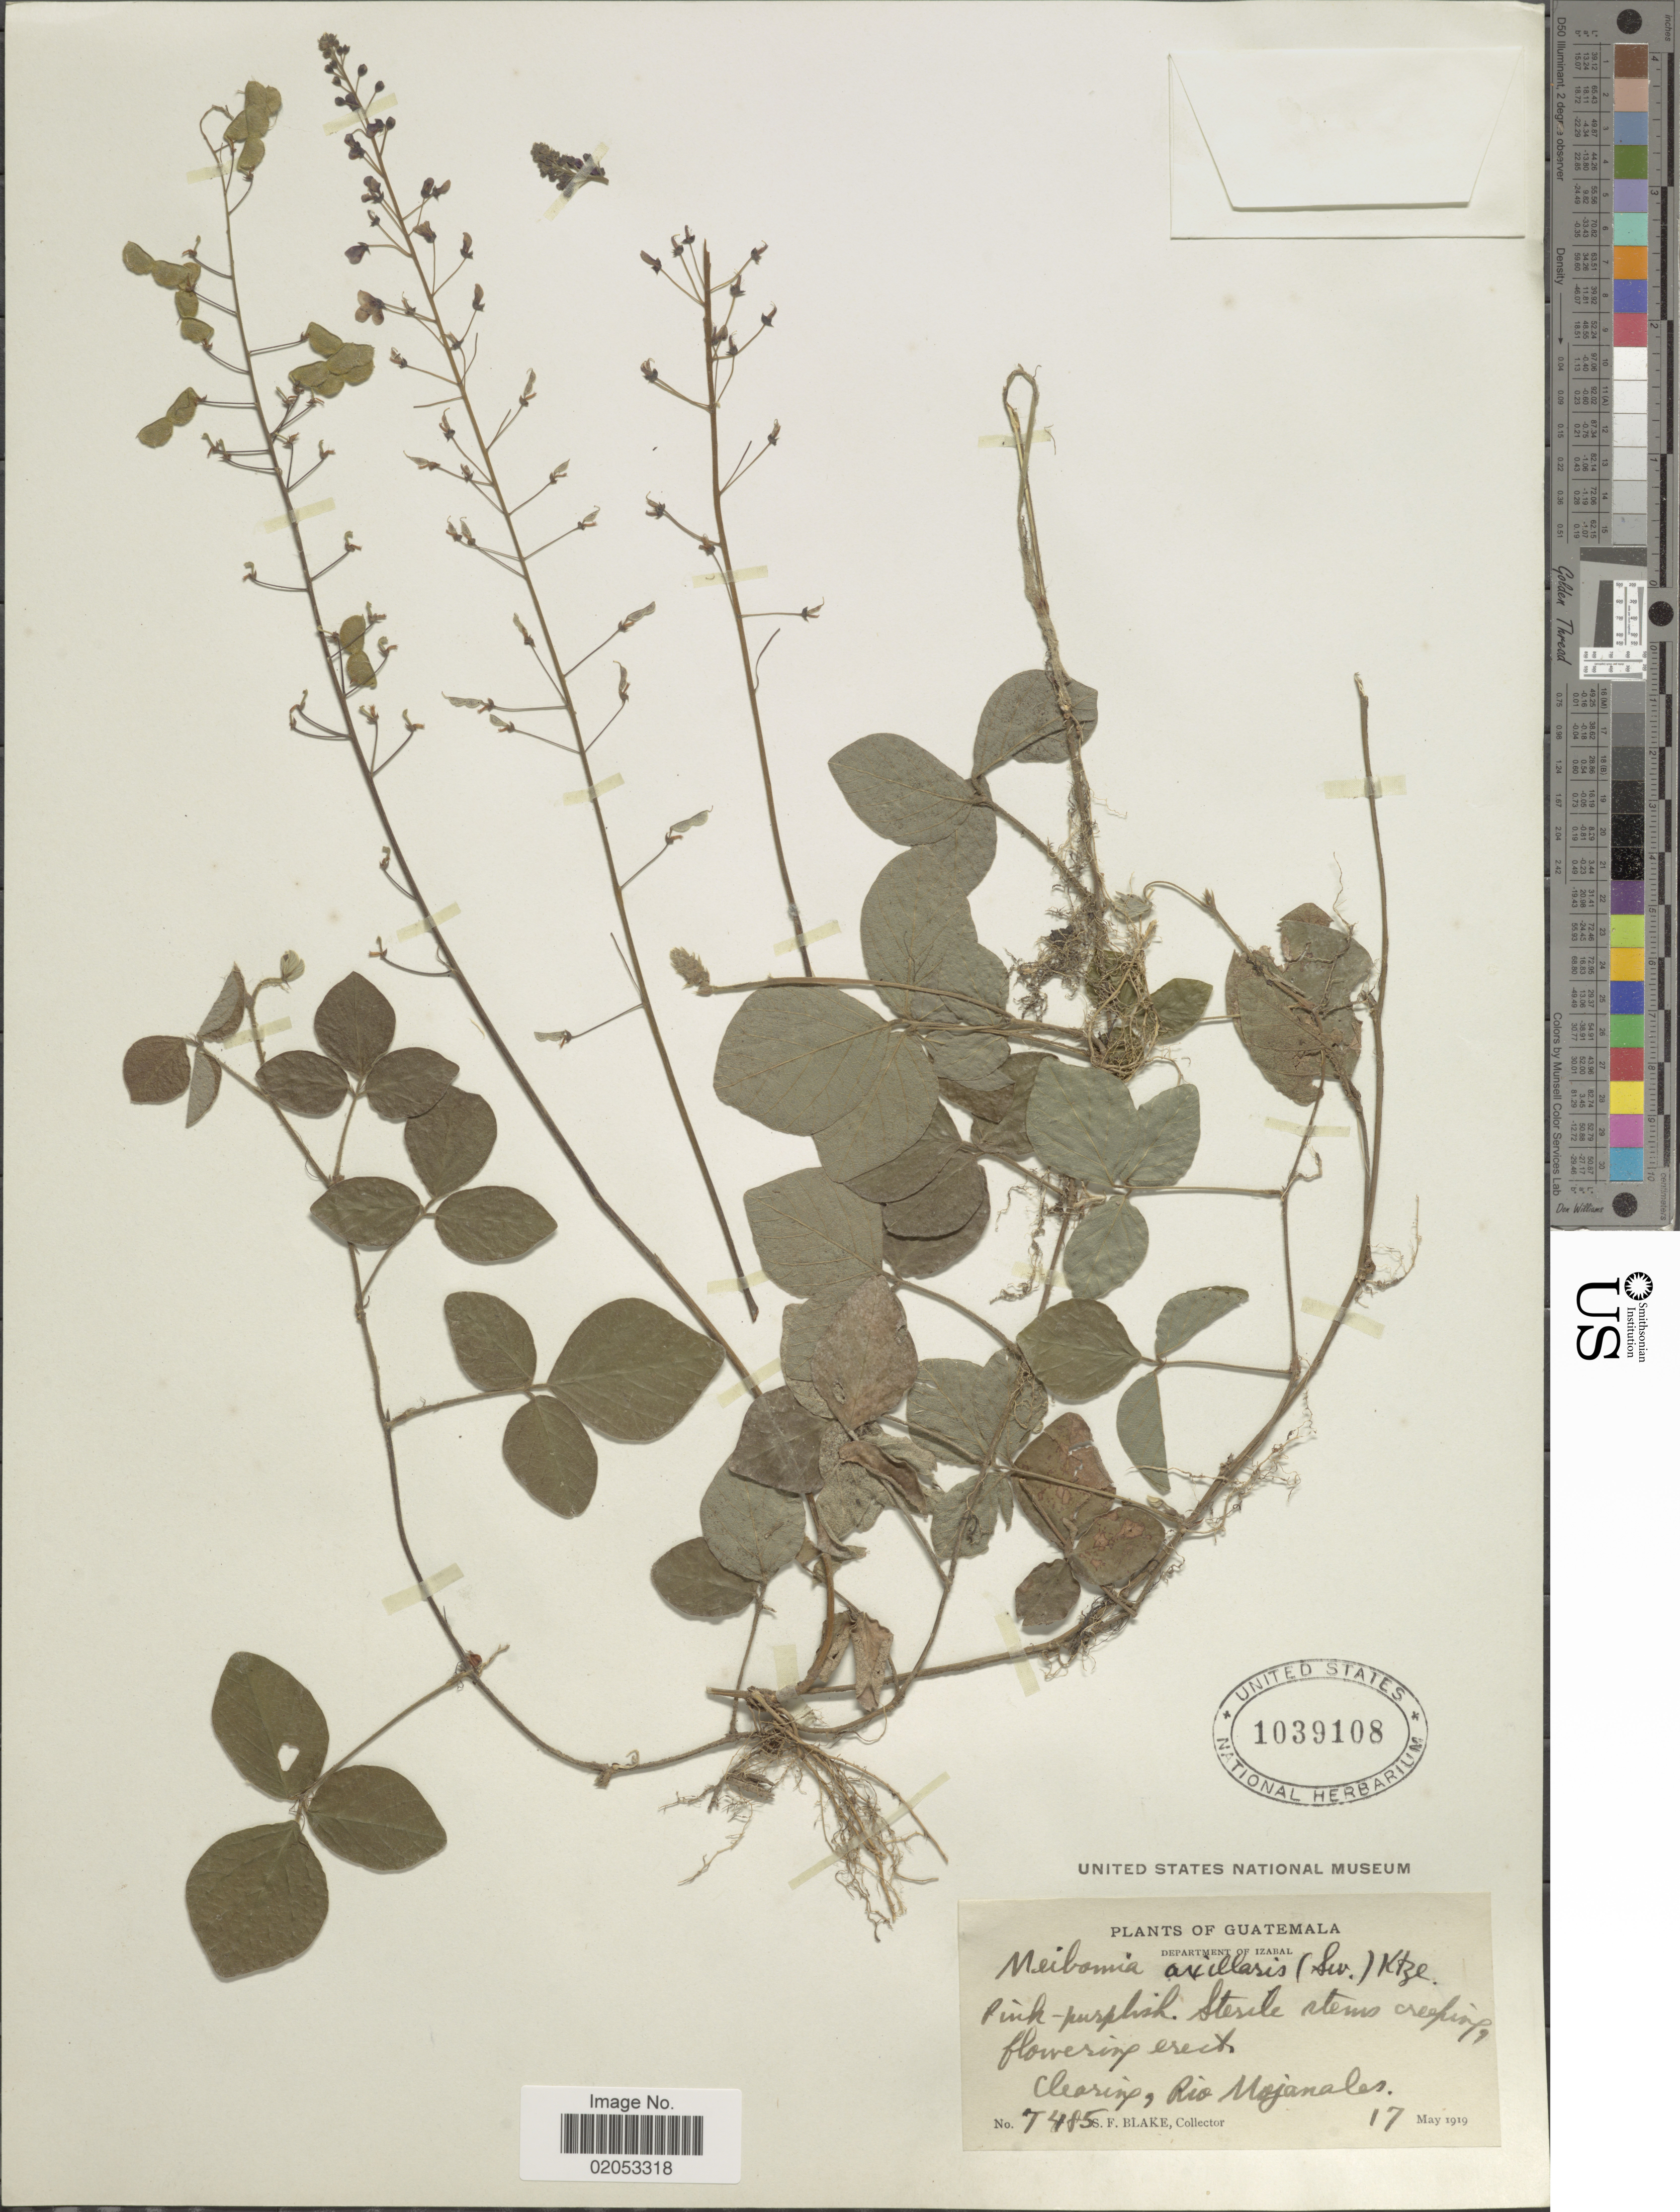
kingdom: Plantae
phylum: Tracheophyta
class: Magnoliopsida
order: Fabales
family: Fabaceae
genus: Desmodium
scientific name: Desmodium axillare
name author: (Sw.) DC.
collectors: S. Blake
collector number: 7485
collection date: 1919-05-17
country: Guatemala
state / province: Izabal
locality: Clearing, Rio Mojanales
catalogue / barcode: US 1039108